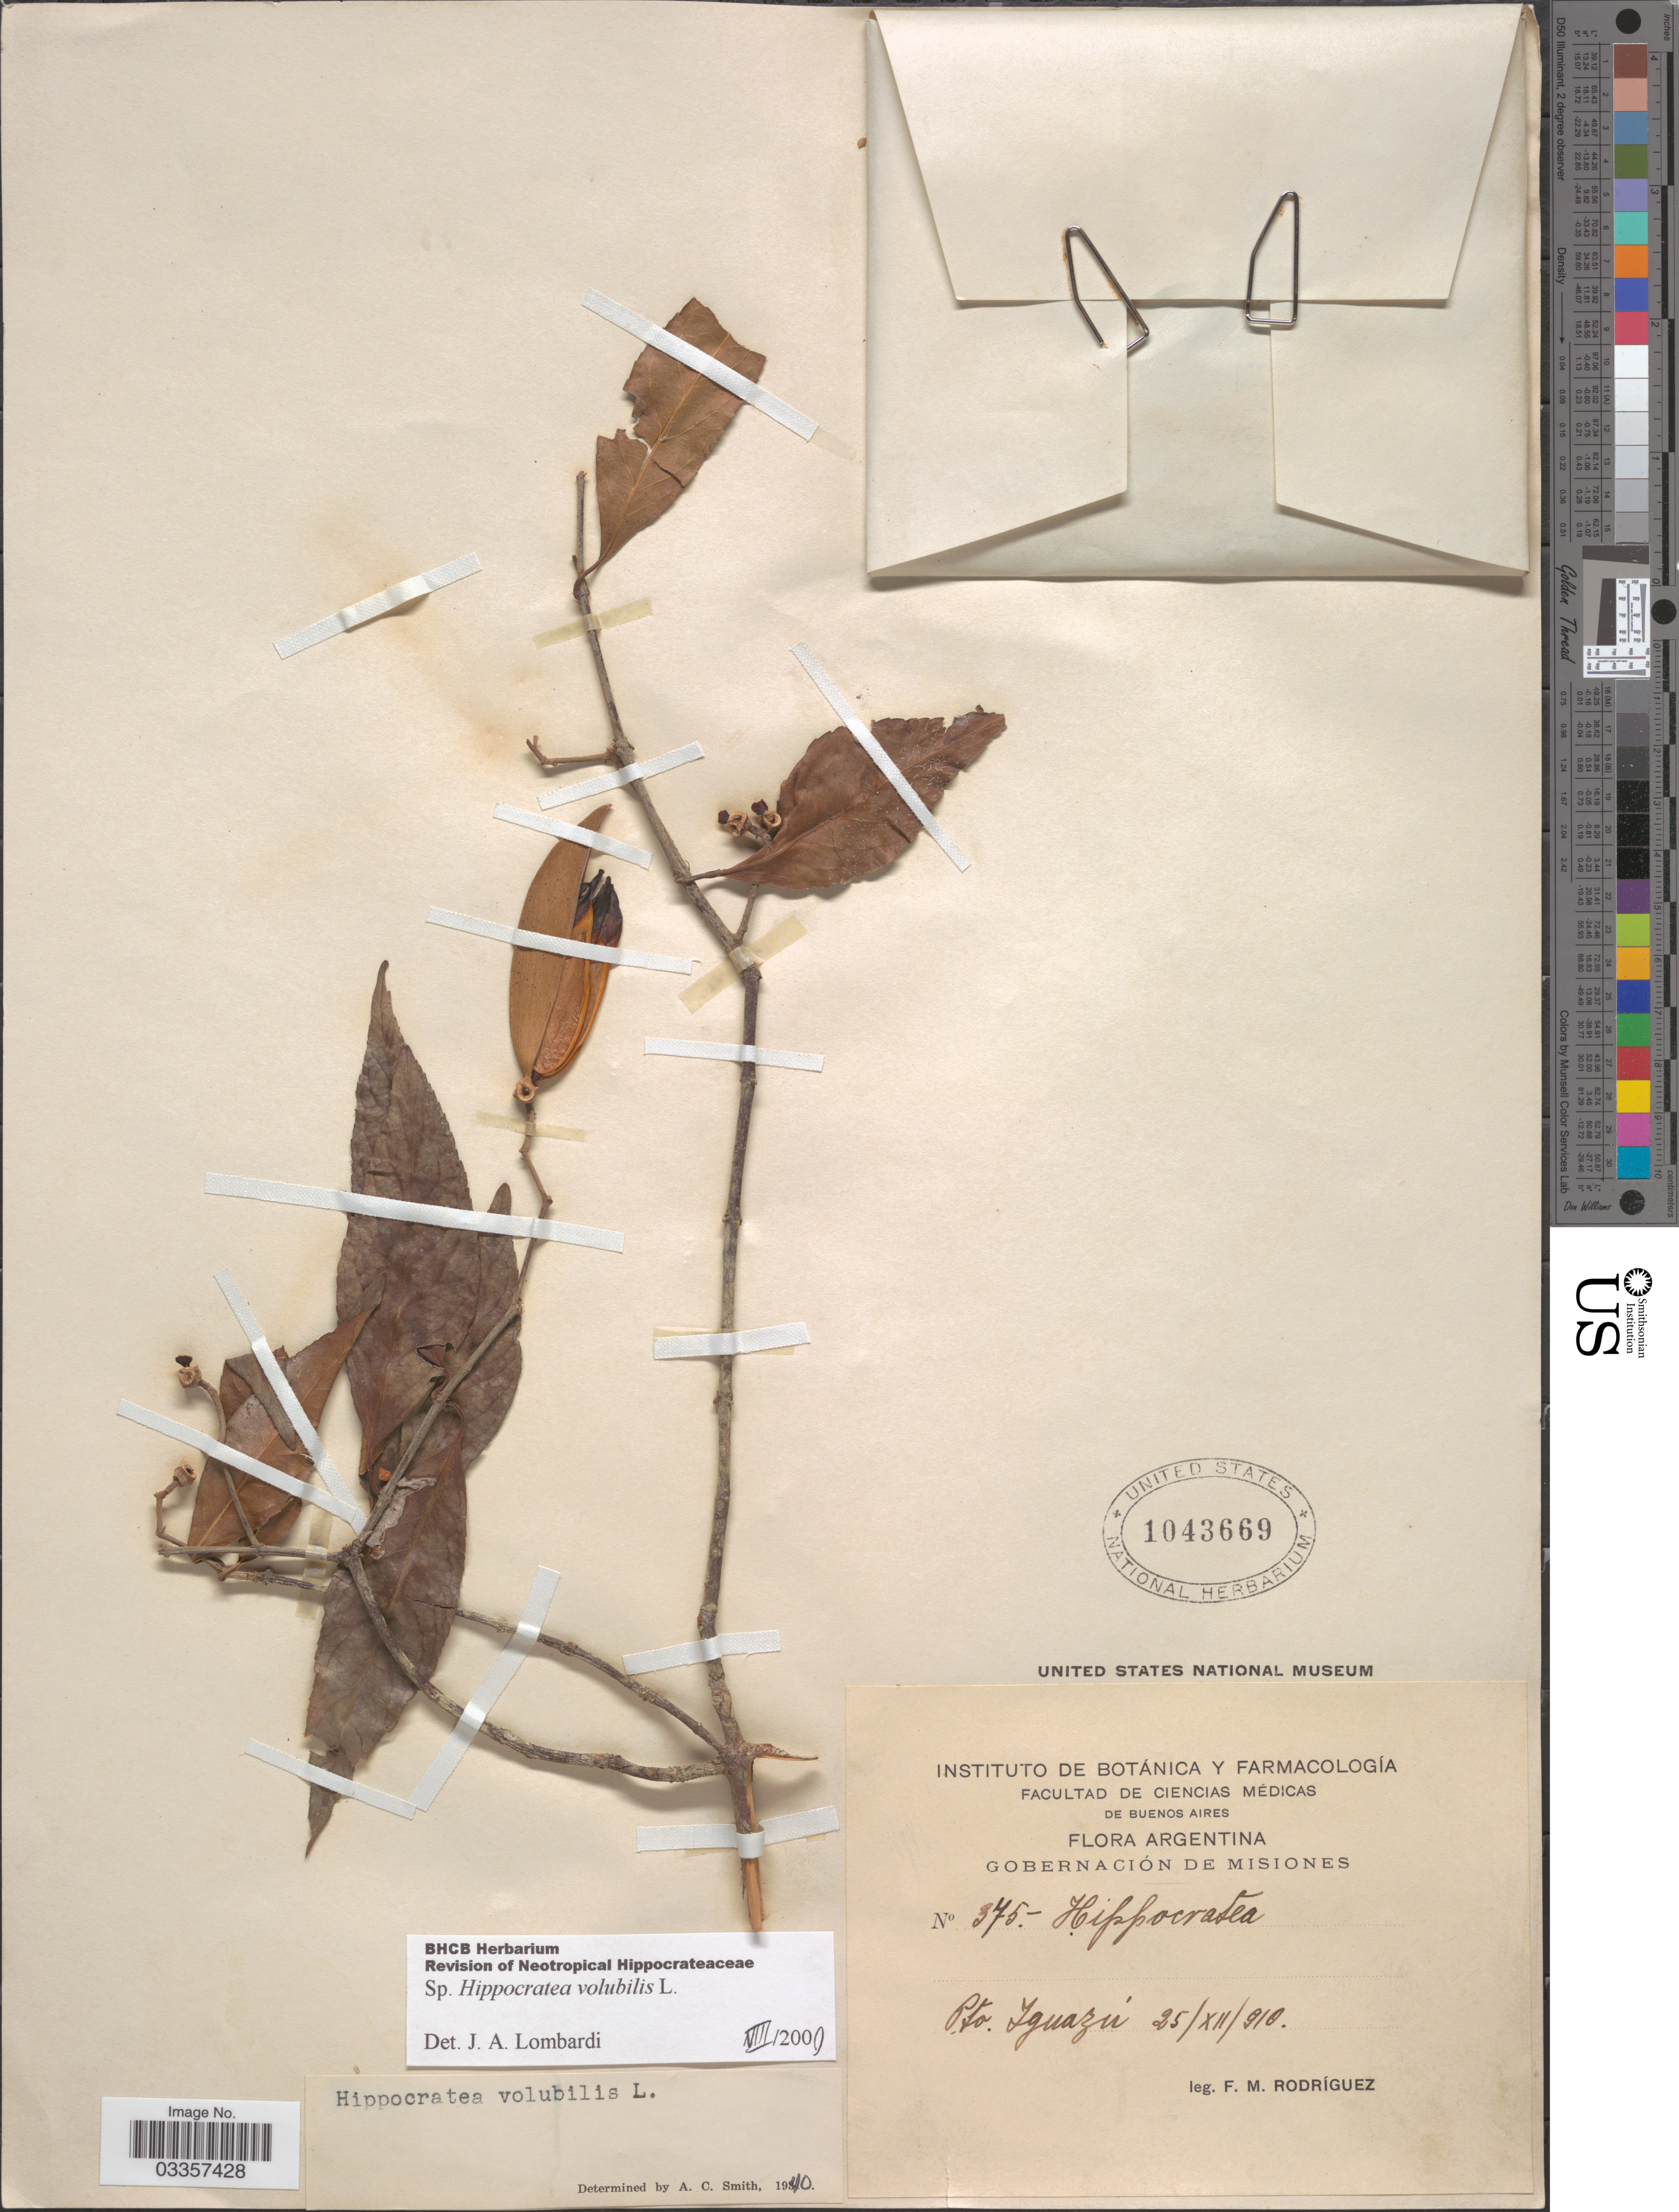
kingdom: Plantae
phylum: Tracheophyta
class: Magnoliopsida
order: Celastrales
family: Celastraceae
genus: Hippocratea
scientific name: Hippocratea volubilis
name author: L.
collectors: F. M. Rodriguez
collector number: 375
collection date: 1910-12-25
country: Argentina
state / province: Misiones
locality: Governación de Misiones. Pto. Iguazú.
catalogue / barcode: US 1043669